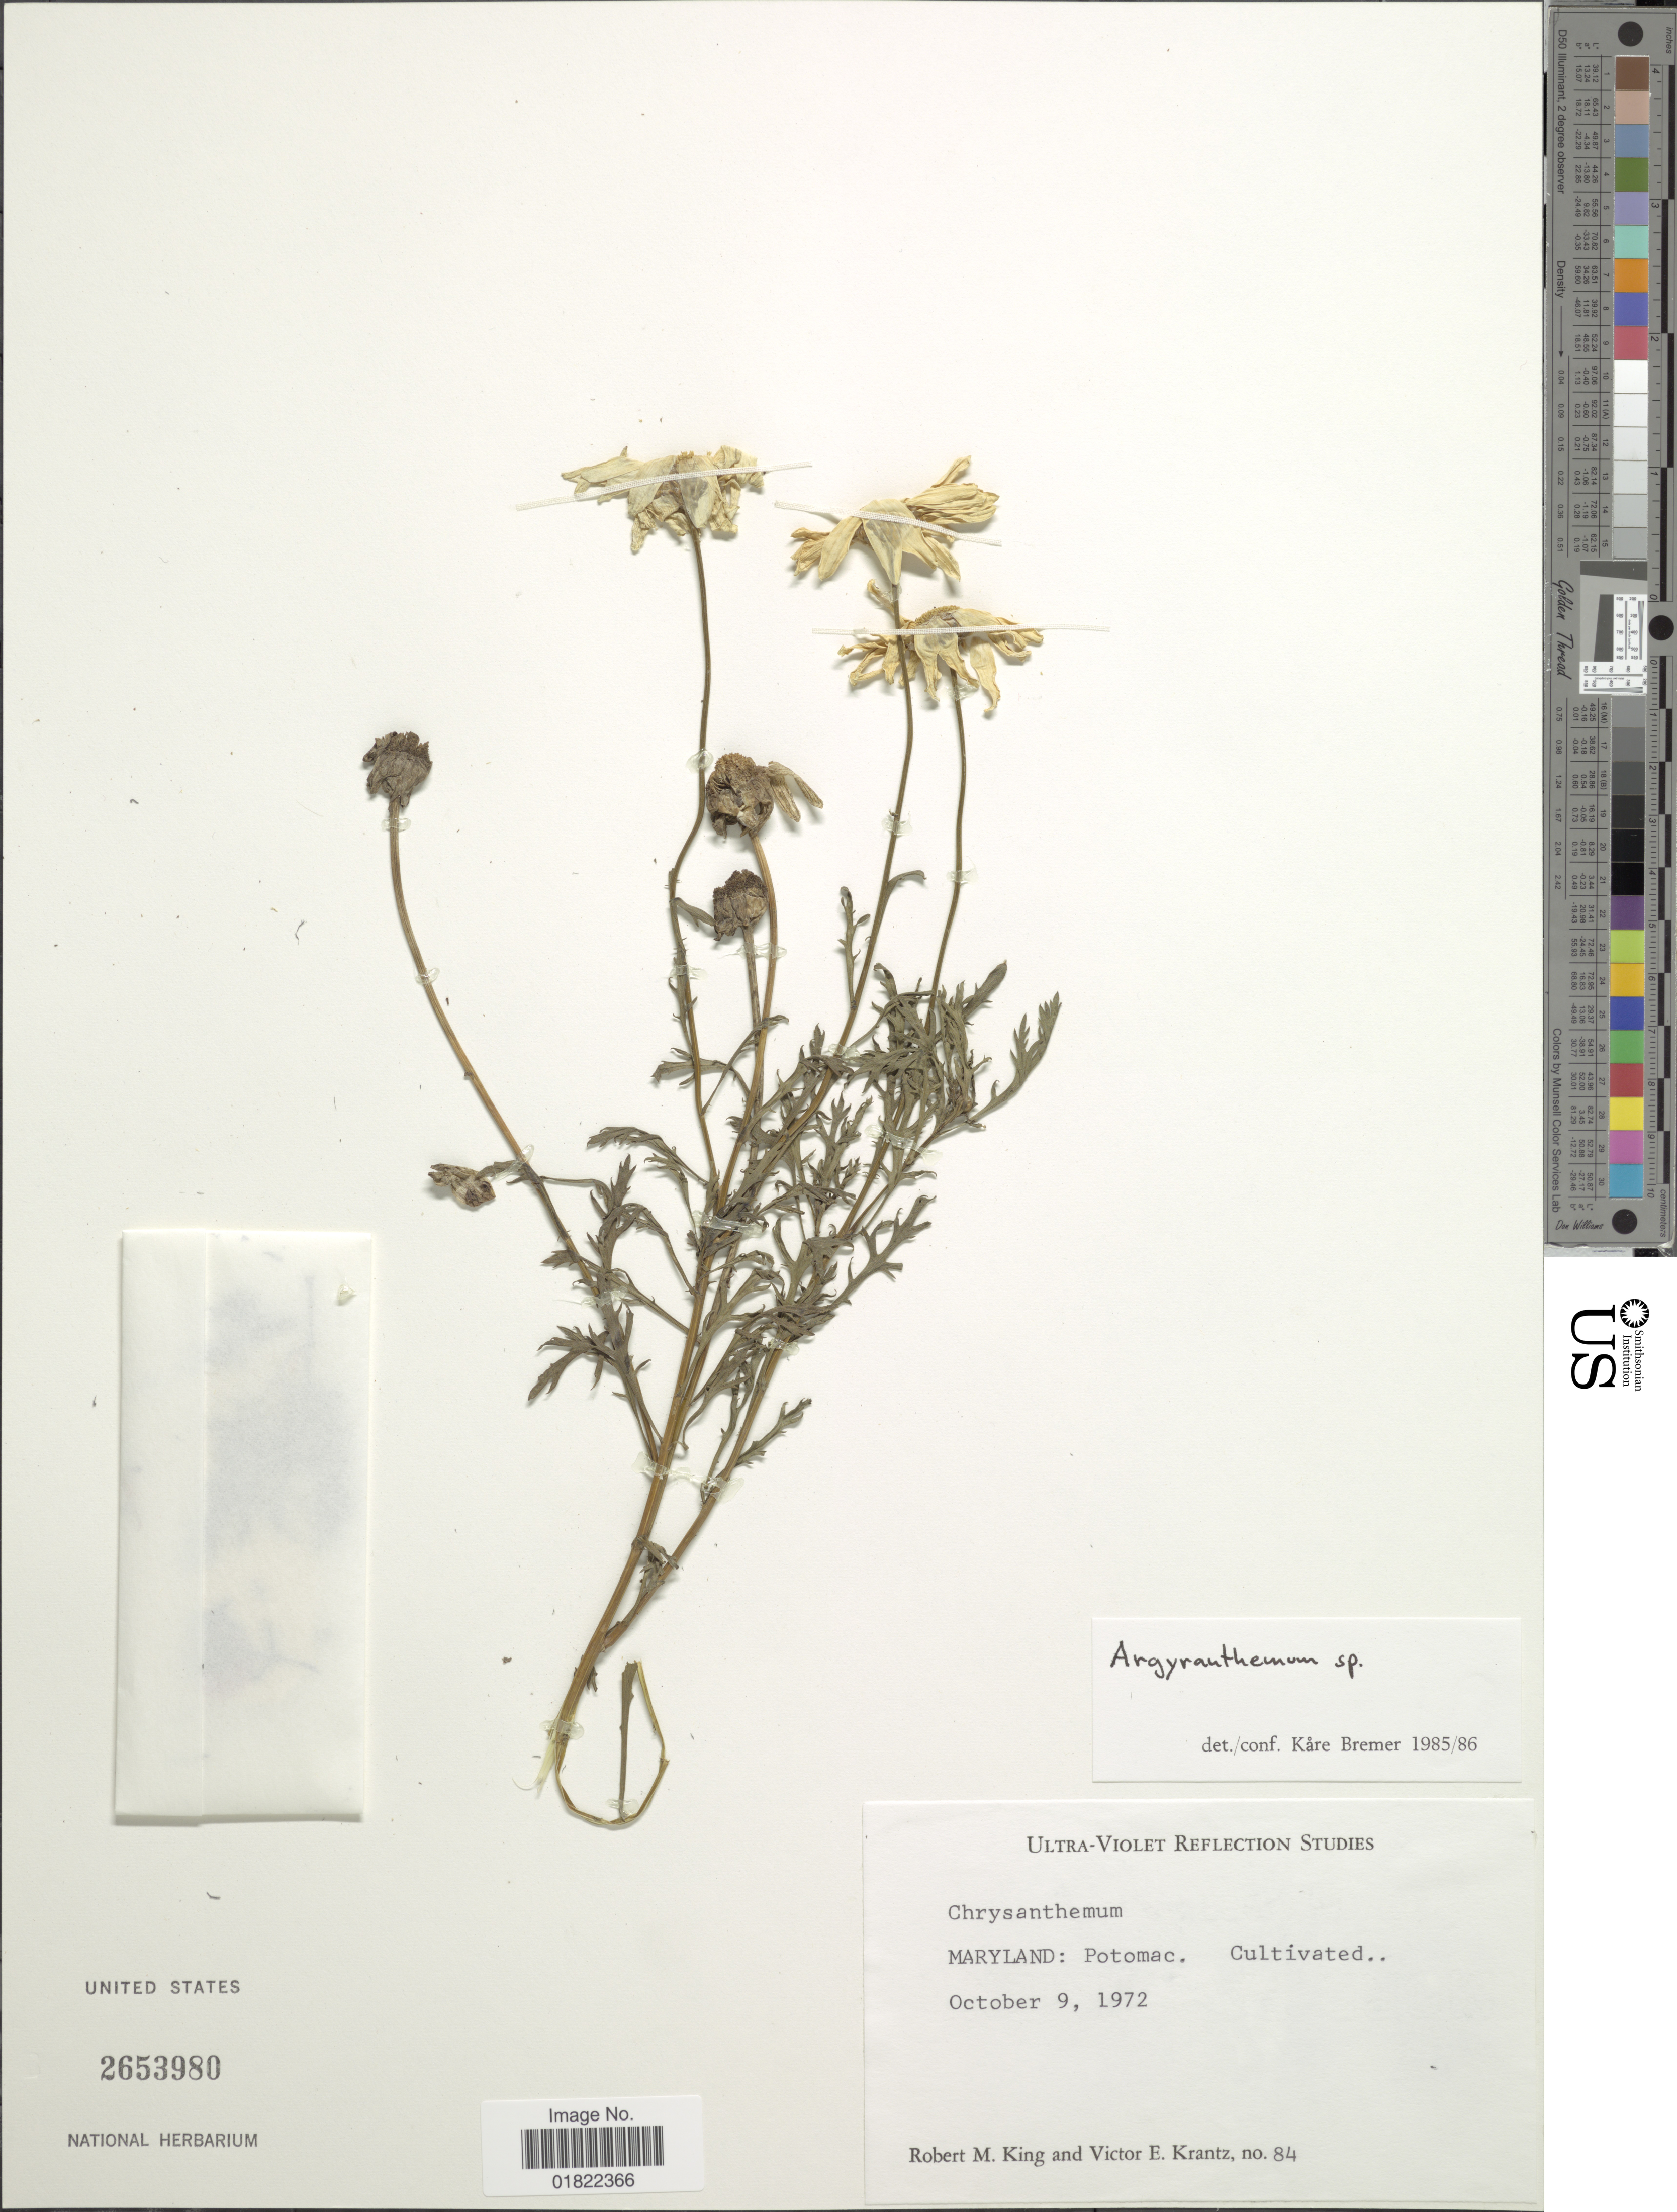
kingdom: Plantae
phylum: Tracheophyta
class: Magnoliopsida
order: Asterales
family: Asteraceae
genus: Argyranthemum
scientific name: Argyranthemum sp.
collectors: R. M. King & V. Krantz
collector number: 84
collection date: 1972-10-09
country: United States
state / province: Maryland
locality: Maryland: Potomac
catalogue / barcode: US 2653980